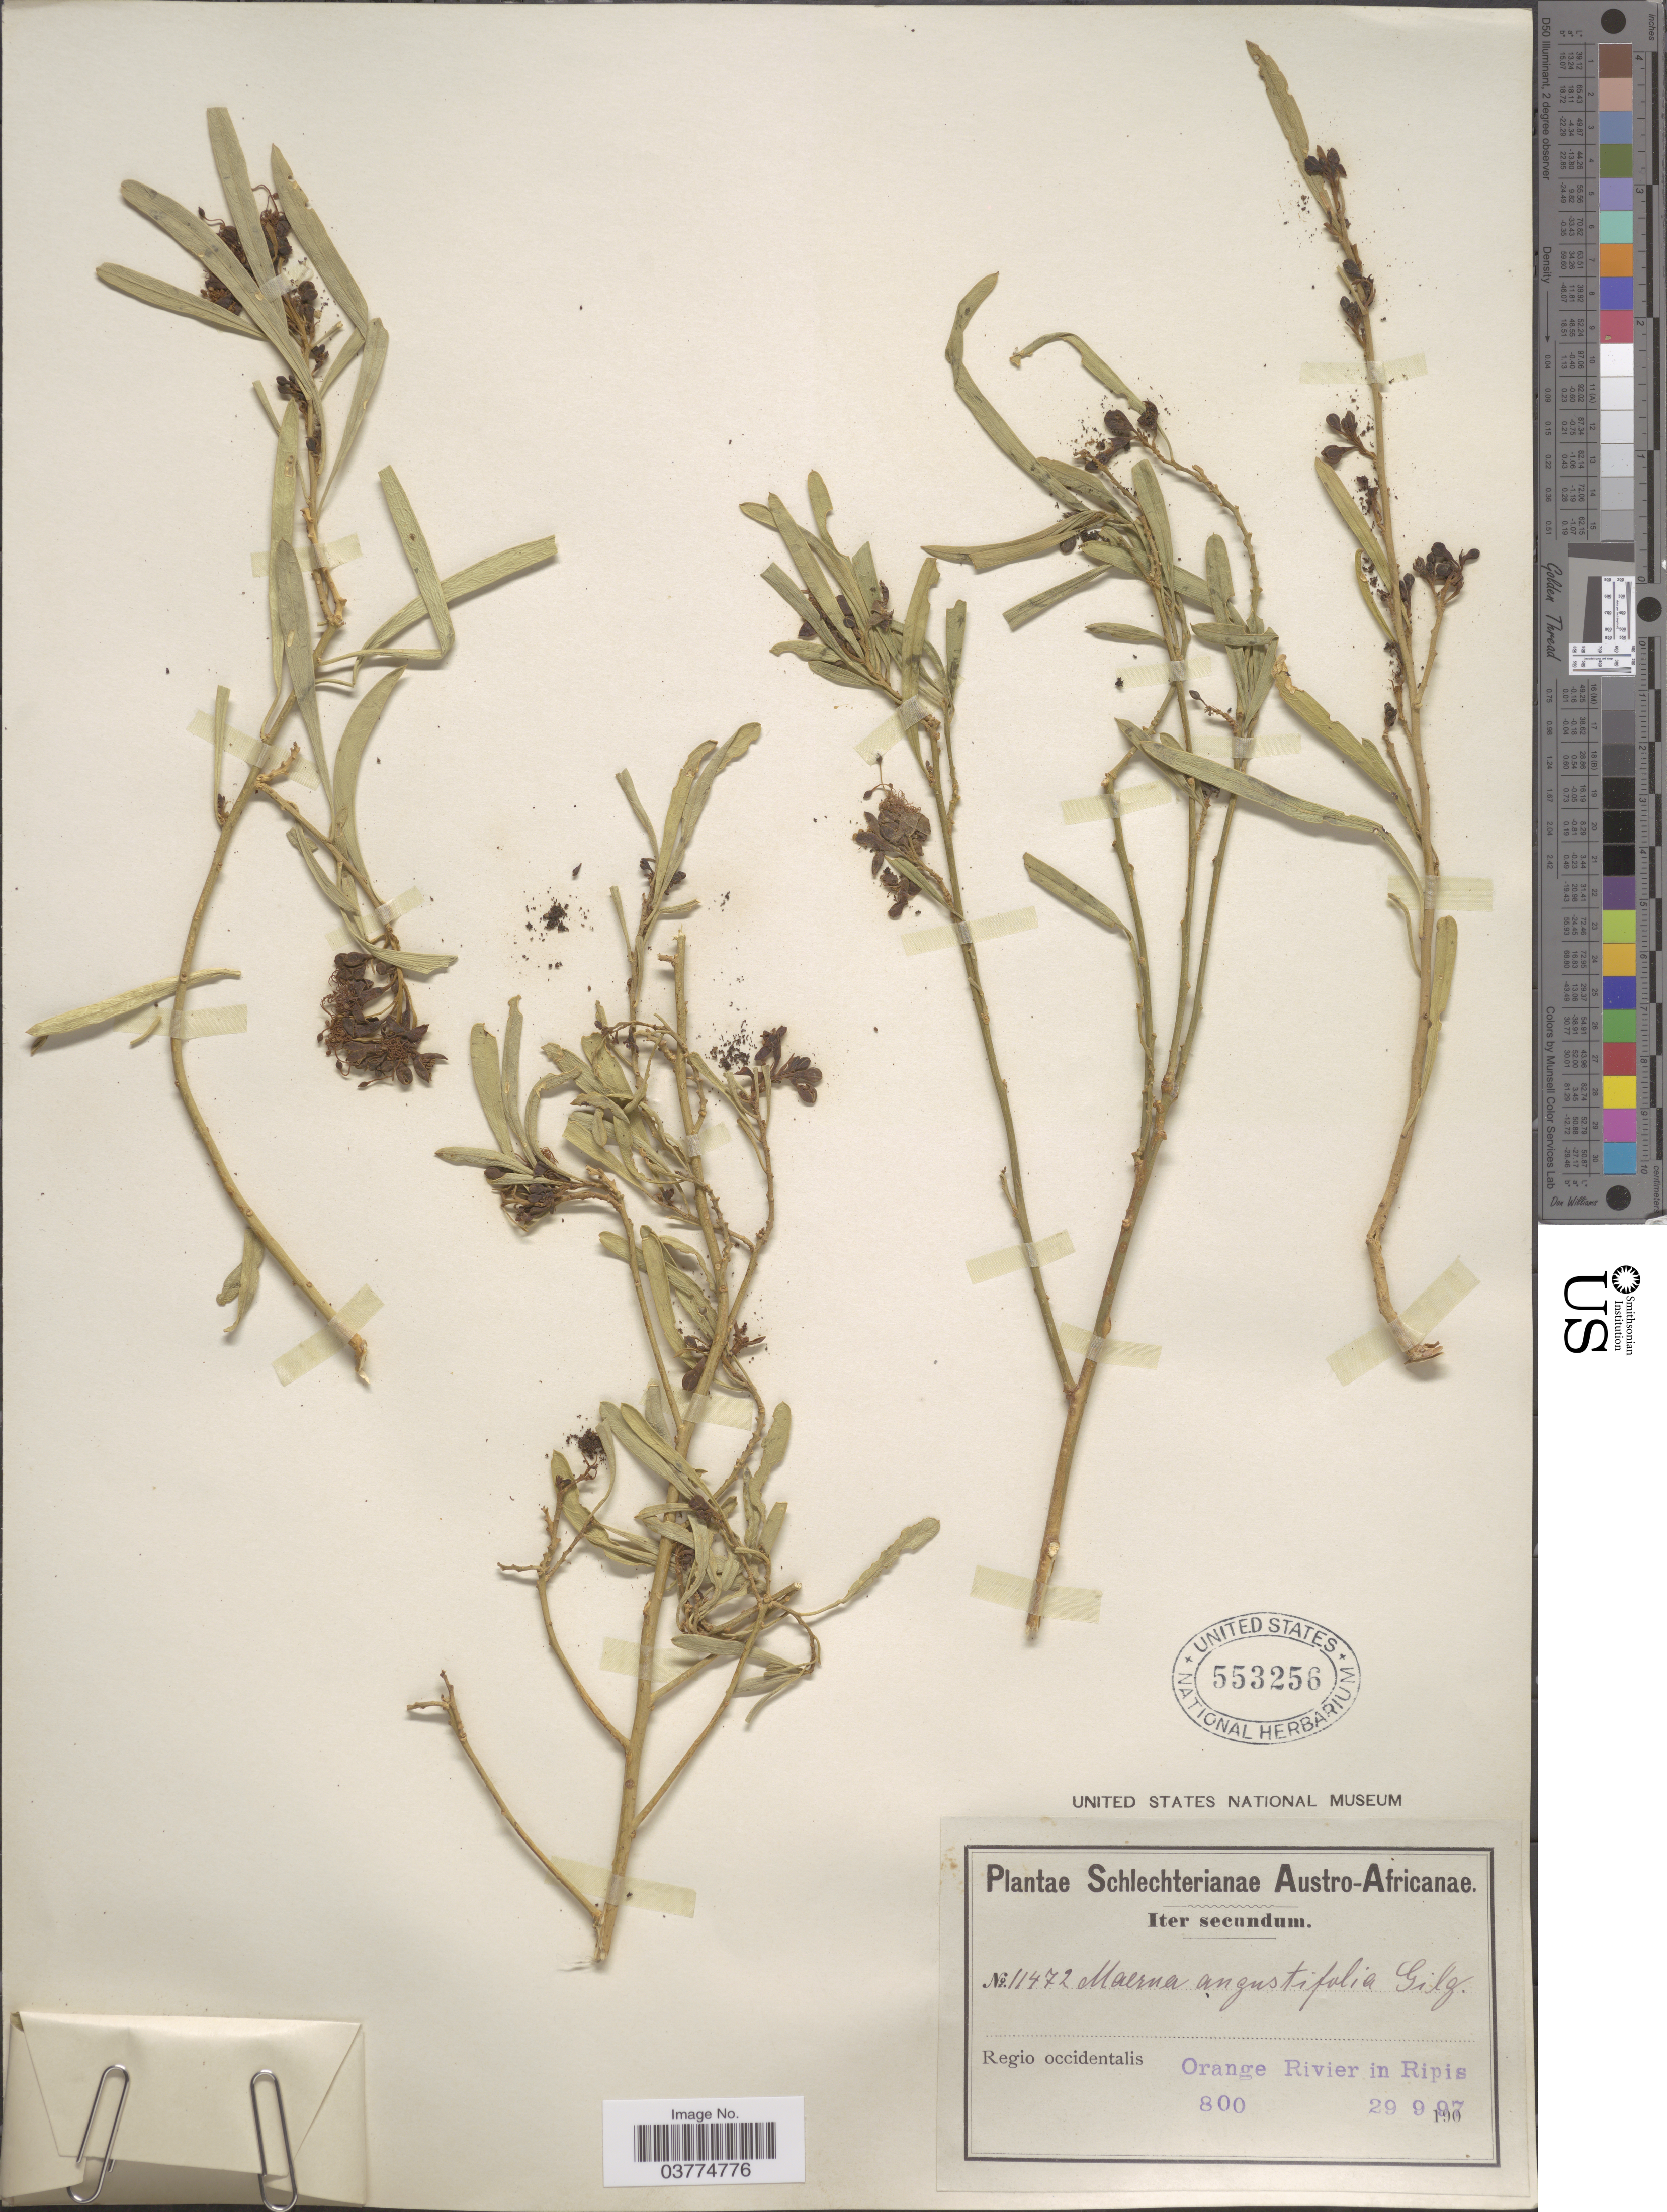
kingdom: Plantae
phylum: Tracheophyta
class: Magnoliopsida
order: Brassicales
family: Capparaceae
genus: Maerua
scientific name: Maerua angustifolia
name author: A. Rich.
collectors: Schlechter, --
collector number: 11472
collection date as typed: Transcribed d/m/y: 29/9/97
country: South Africa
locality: Austro-Africanae. Iter Secundum. Regio occidentalis. Orange Rivier in Ripis.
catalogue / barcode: US 553256